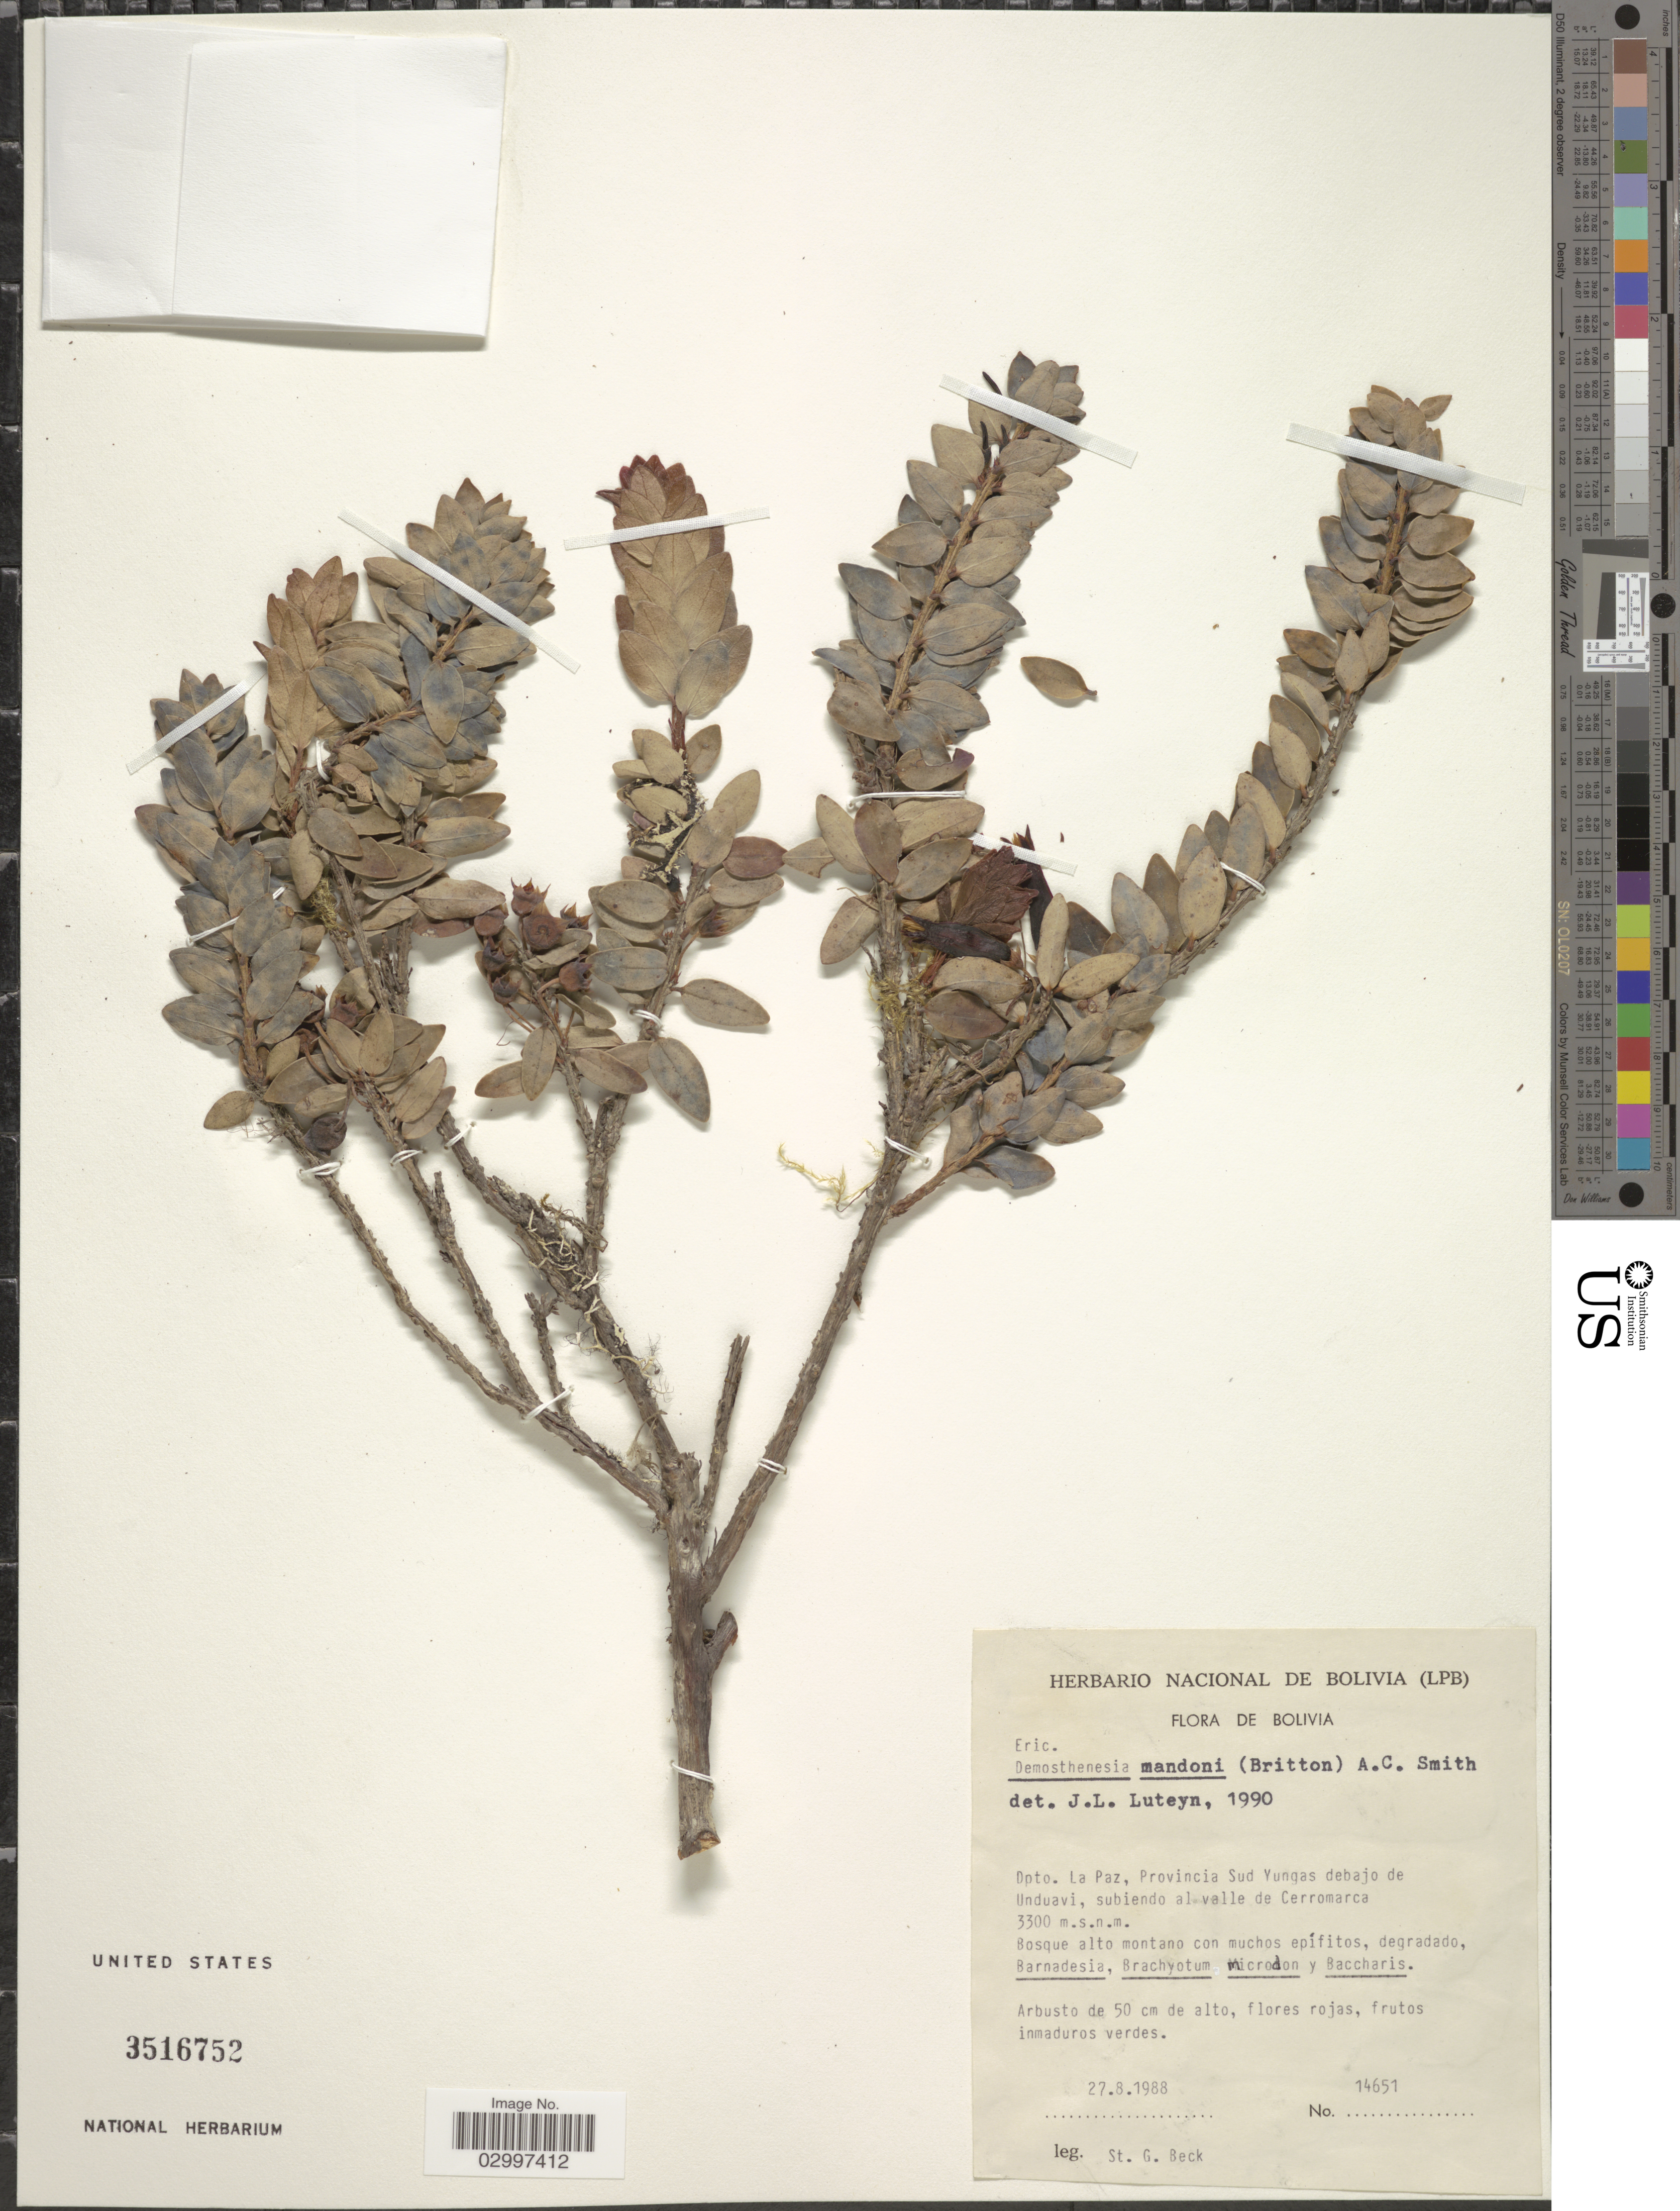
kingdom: Plantae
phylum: Tracheophyta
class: Magnoliopsida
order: Ericales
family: Ericaceae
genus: Demosthenesia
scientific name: Demosthenesia mandoni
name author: (Britton) A.C. Sm.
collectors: S. G. Beck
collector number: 14651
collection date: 1988-08-27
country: Bolivia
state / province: La Paz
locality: Dpto. La Paz, Provincia Sud Yungas debajo de Unduavi, subiendo al valle de Cerromarca.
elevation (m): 3300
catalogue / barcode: US 3516752